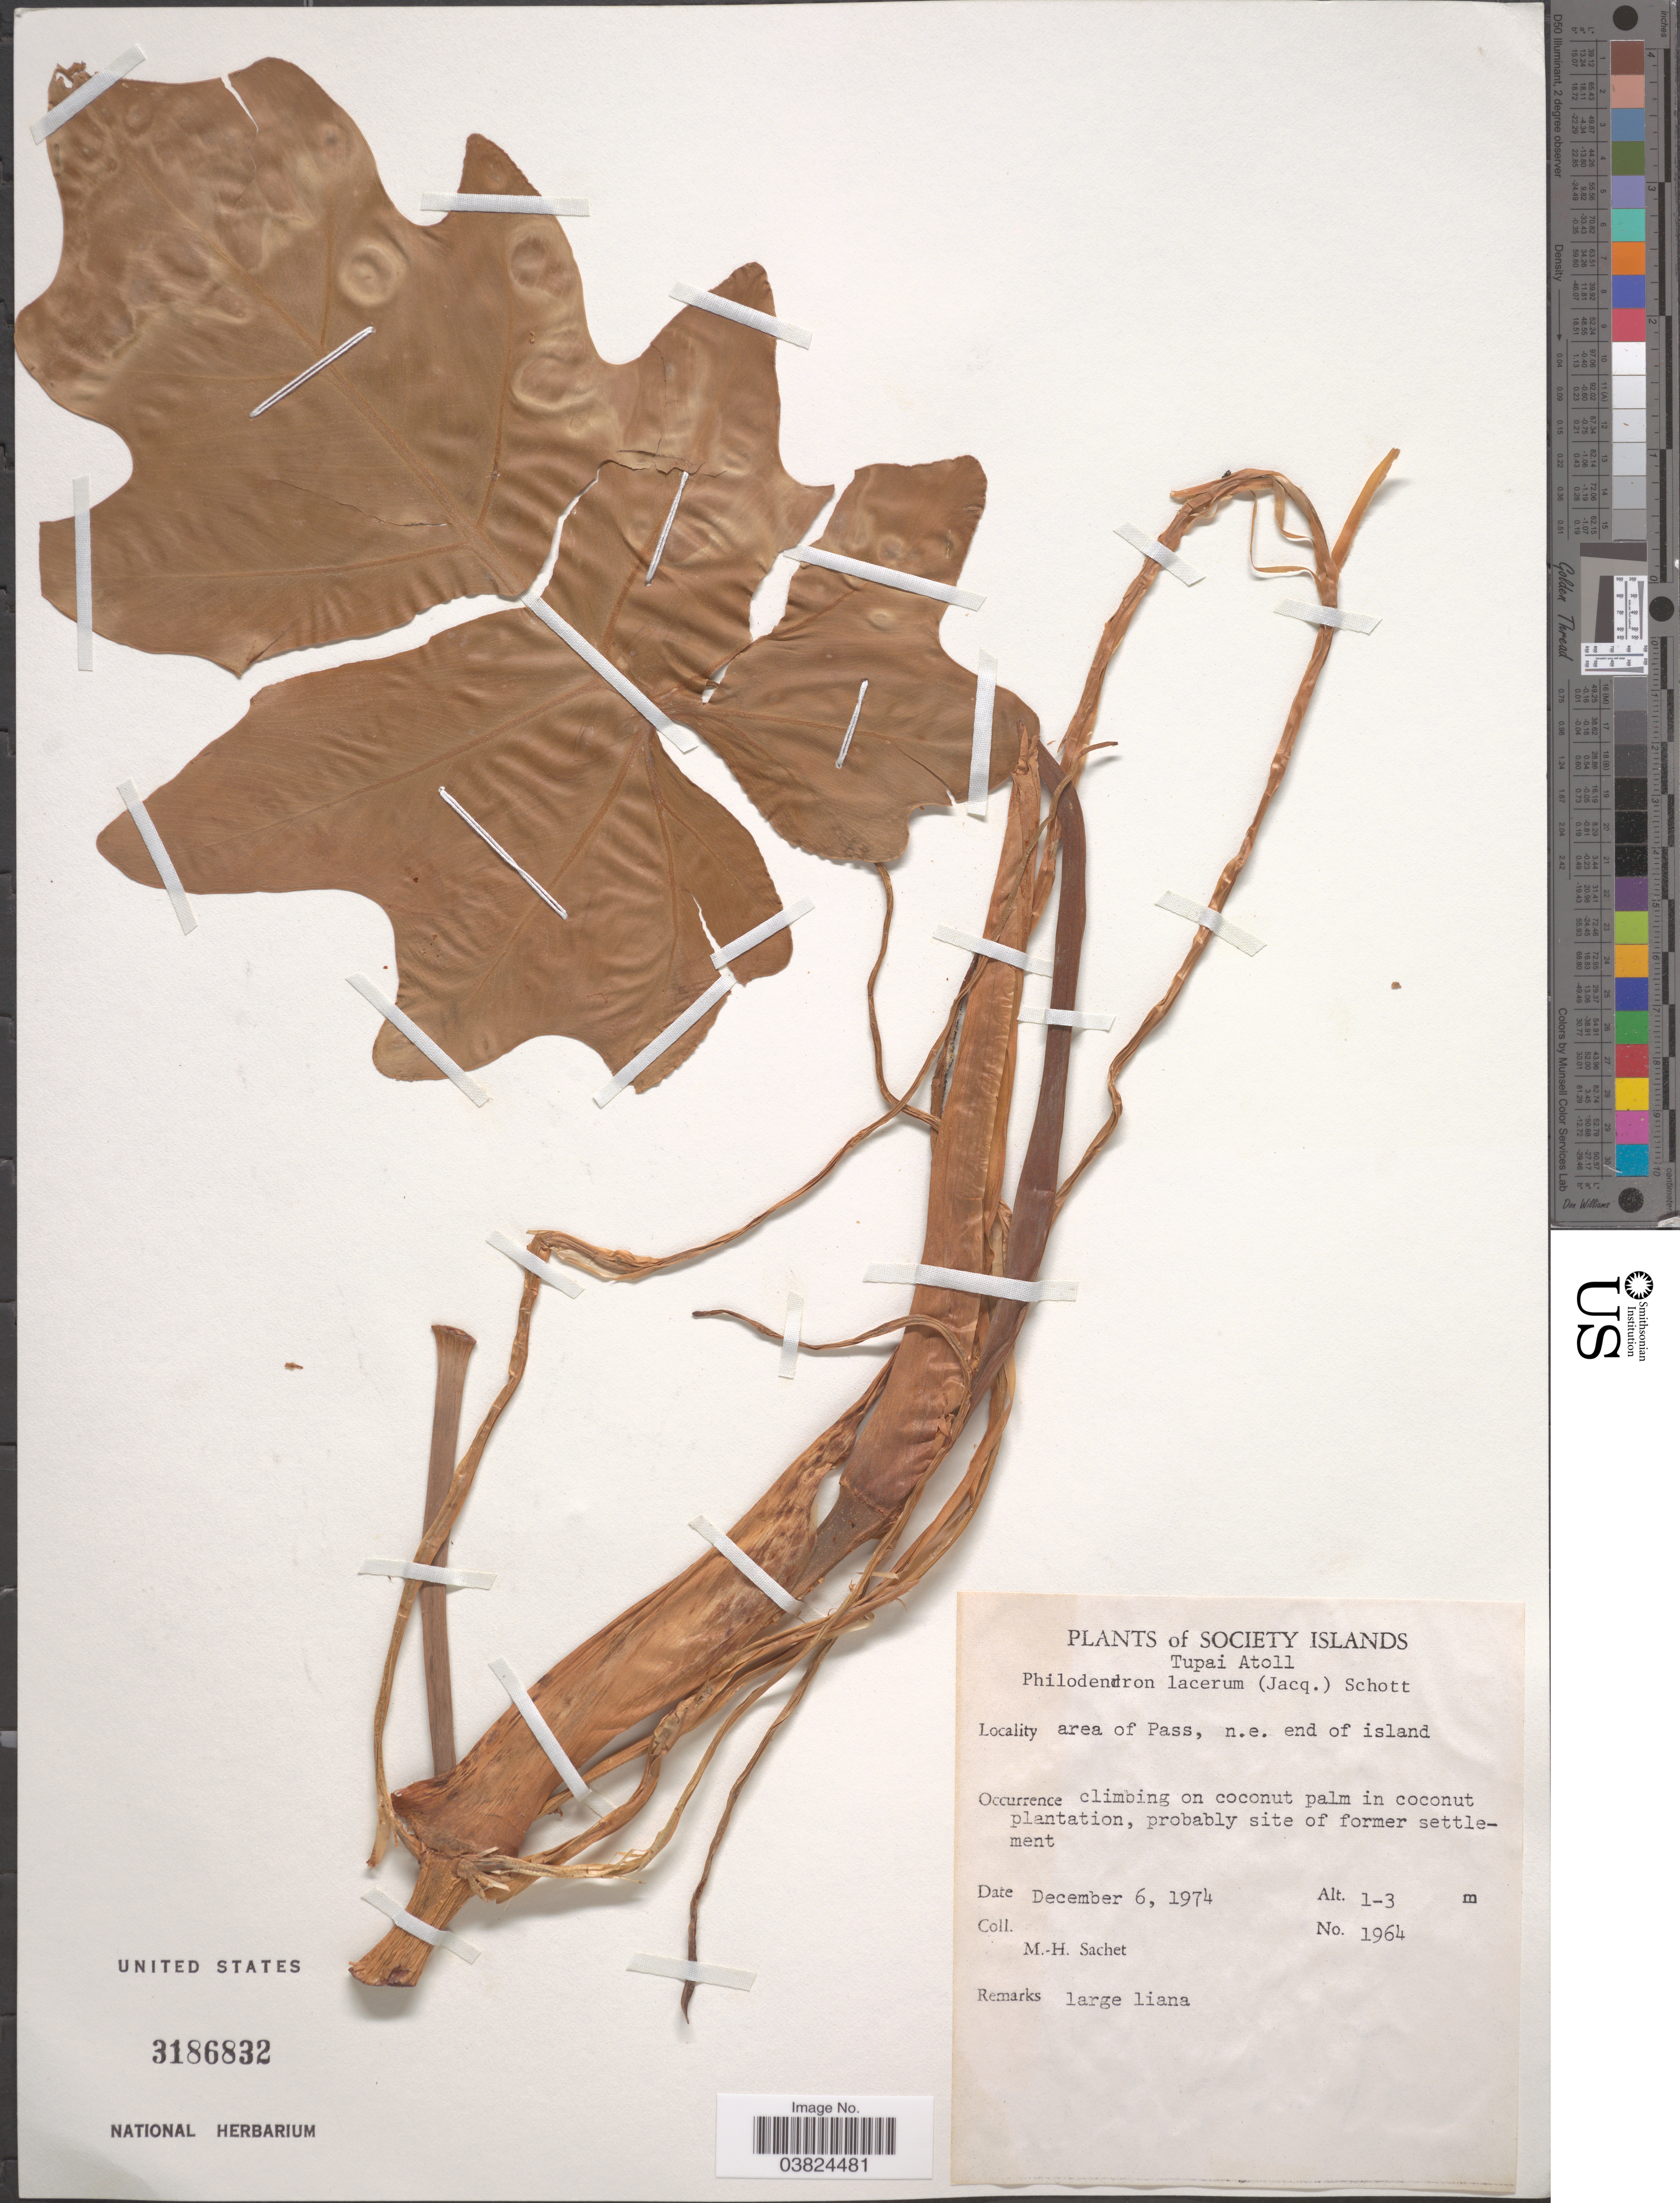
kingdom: Plantae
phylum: Tracheophyta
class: Liliopsida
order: Alismatales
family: Araceae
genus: Philodendron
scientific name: Philodendron lacerum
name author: (Jacq.) Schott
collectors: M.-H. Sachet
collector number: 1964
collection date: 1974-12-06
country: French Polynesia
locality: Society Islands. Tupai Atoll. Area of Pass, n.e. end of island. In coconut plantation, probably site of former settlement.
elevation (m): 1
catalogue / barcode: US 3186832